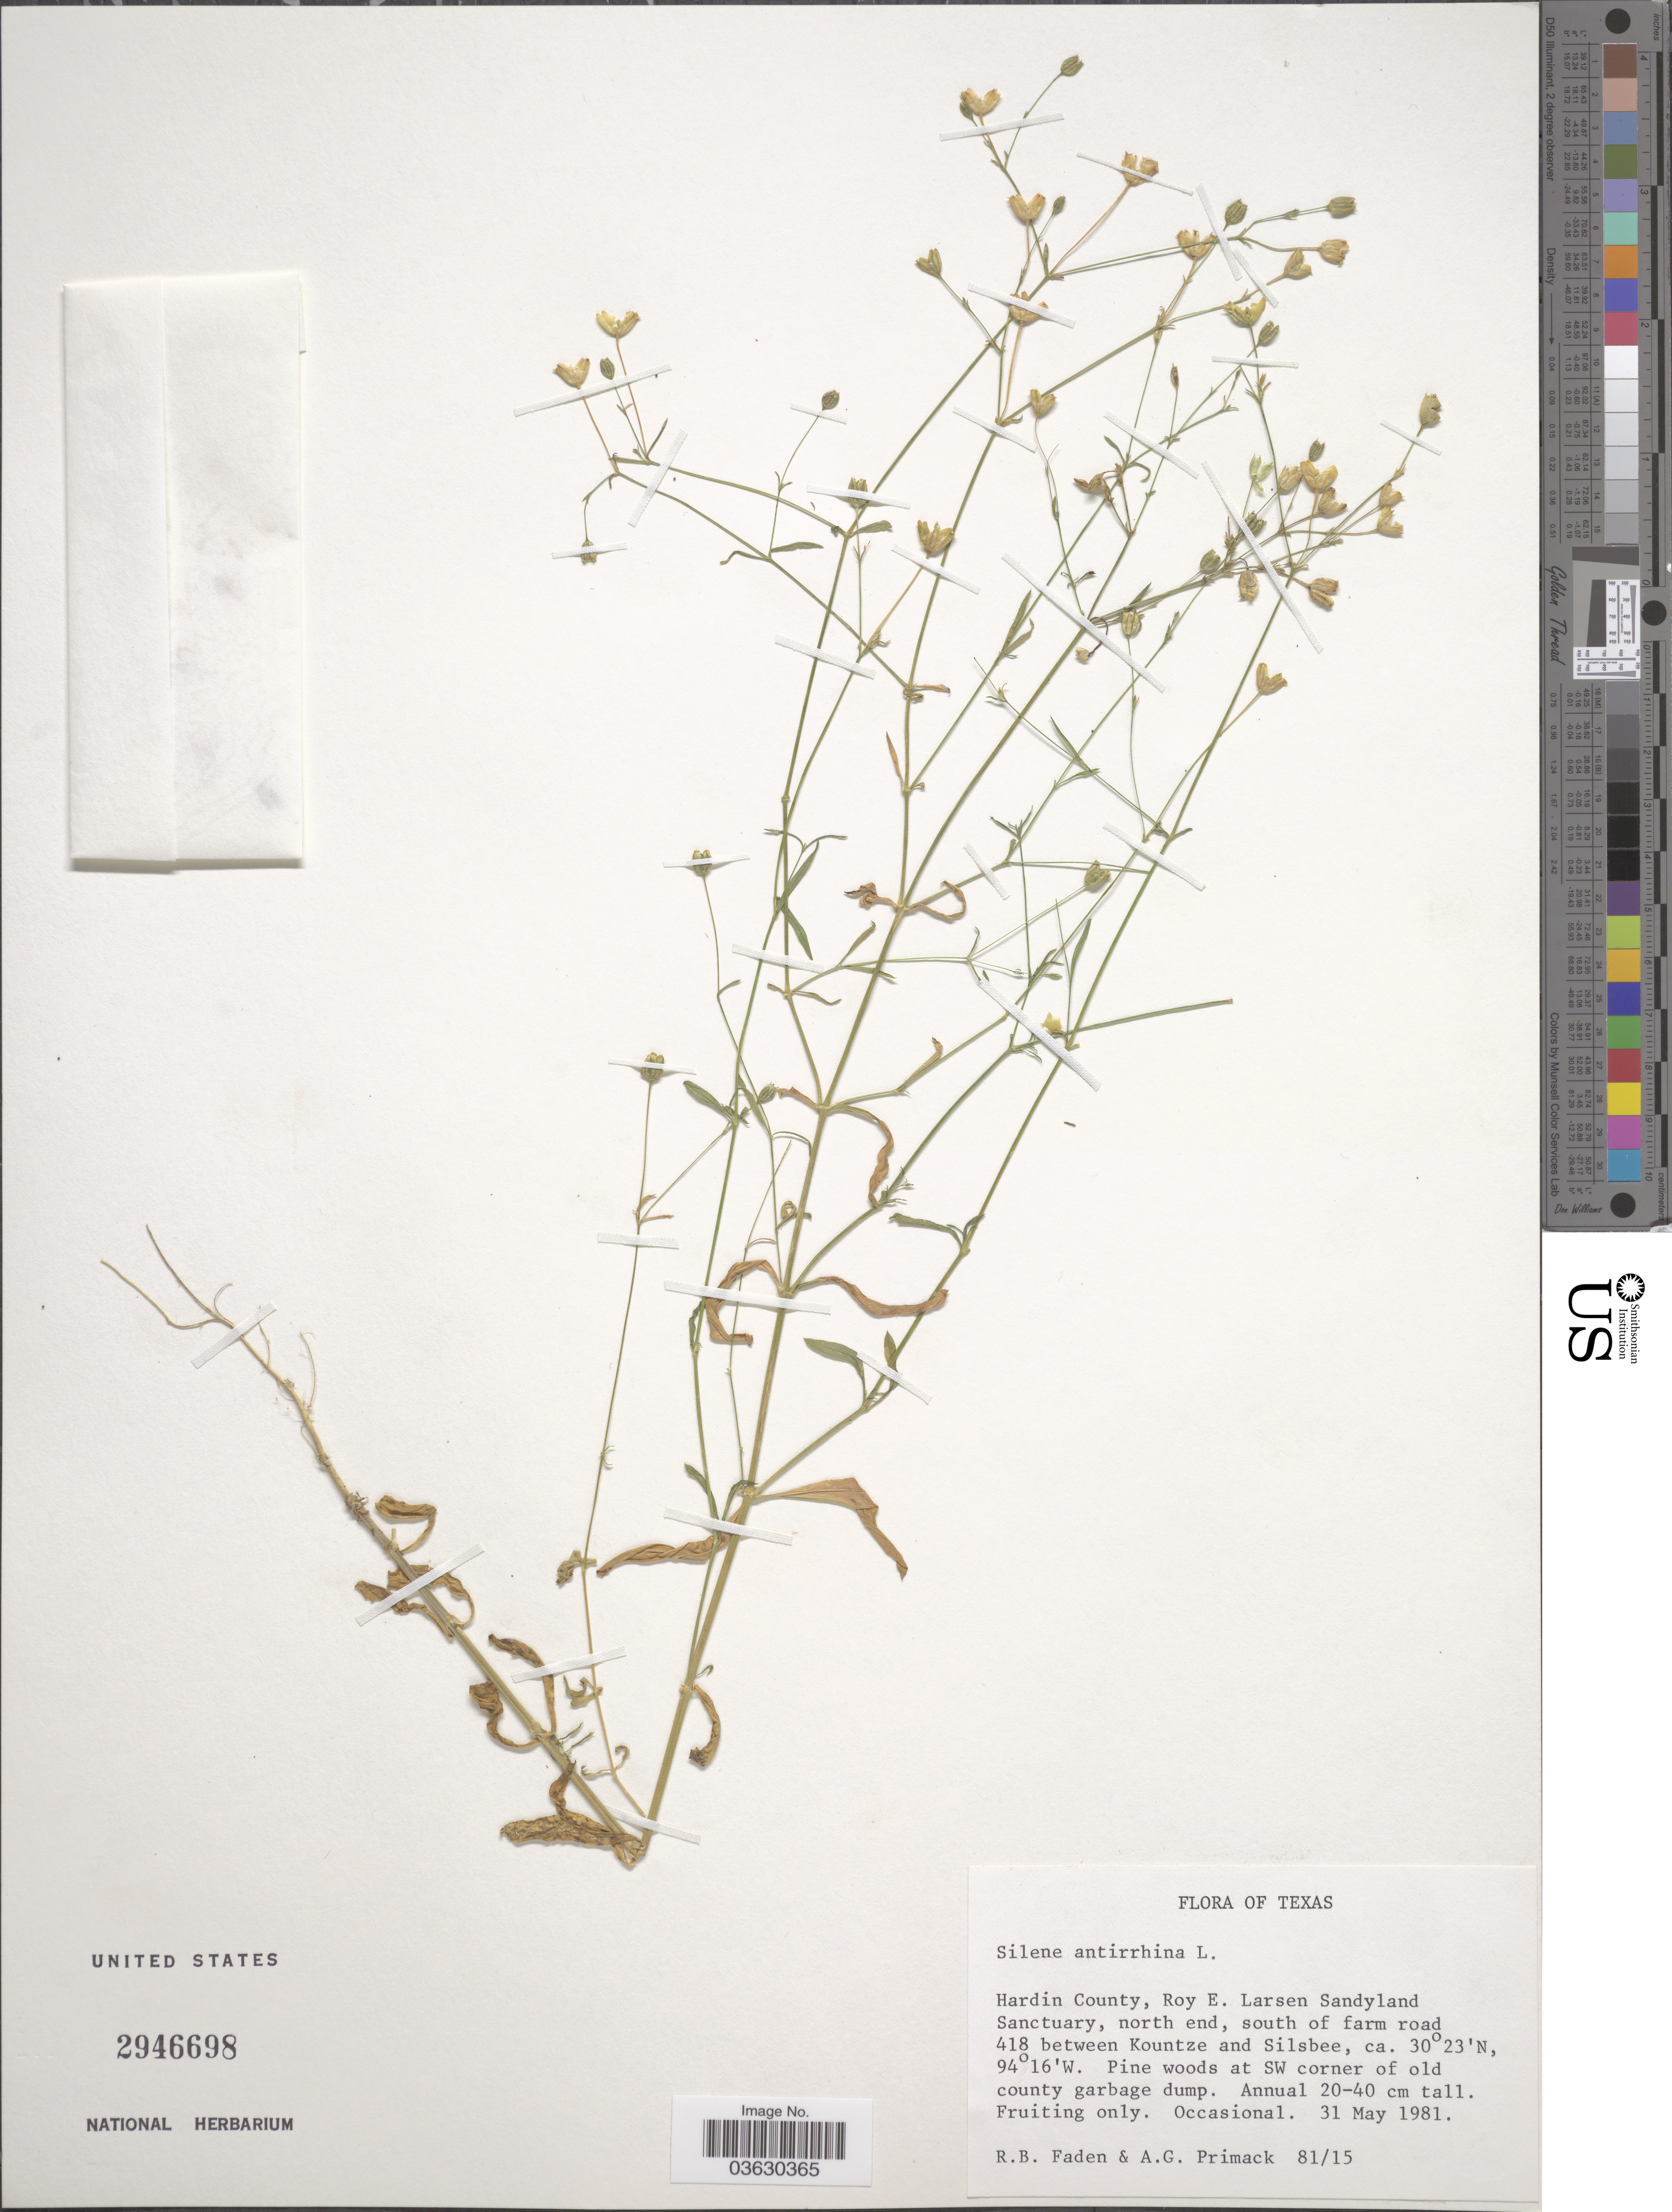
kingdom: Plantae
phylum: Tracheophyta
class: Magnoliopsida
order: Caryophyllales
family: Caryophyllaceae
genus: Silene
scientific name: Silene antirrhina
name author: L.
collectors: R. B. Faden & A. Primack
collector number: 81/15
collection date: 1981-05-31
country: United States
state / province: Texas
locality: Hardin County, Roy E. Larsen Sandyland Sanctuary, north end, south of farm road 418 between Kountze and Silsbee. Pine woods at SW corner of old county garbage dump.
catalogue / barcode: US 2946698